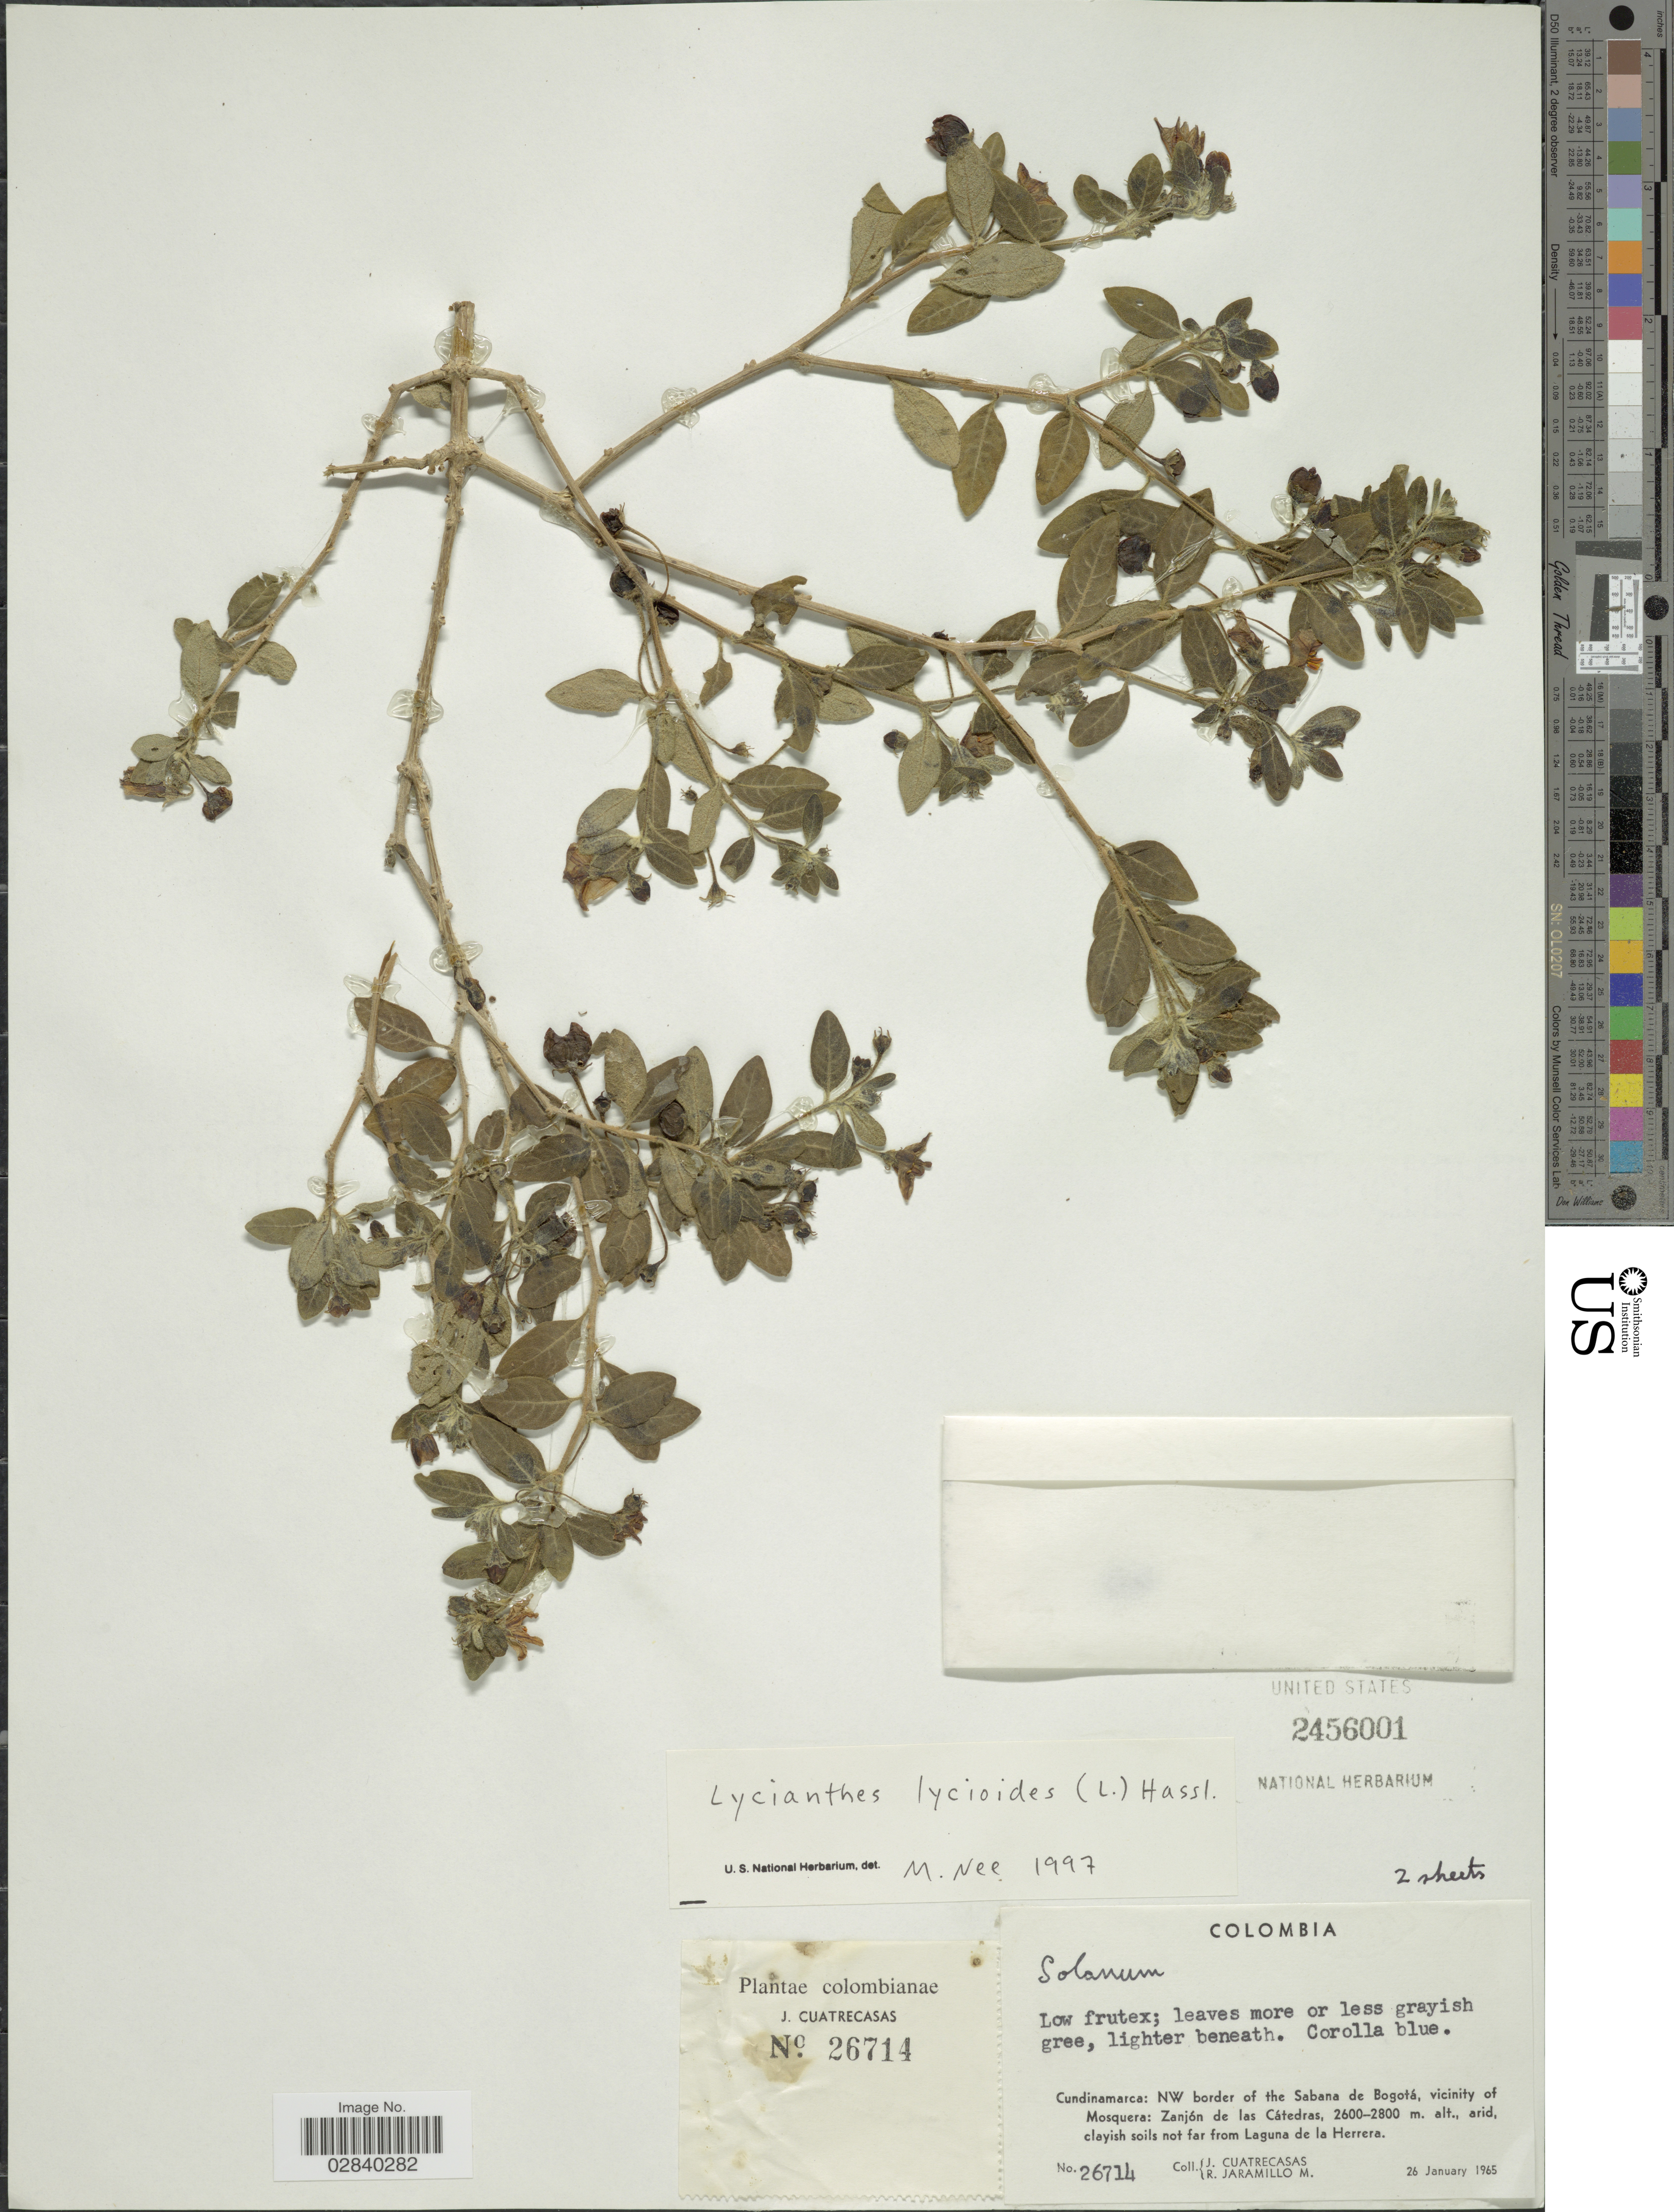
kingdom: Plantae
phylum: Tracheophyta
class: Magnoliopsida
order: Solanales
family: Solanaceae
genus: Lycianthes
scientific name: Lycianthes lycioides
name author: (L.) Hassl.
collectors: J. Cuatrecasas & R. Jaramillo M.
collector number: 26714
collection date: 1965-01-26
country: Colombia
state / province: Cundinamarca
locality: NW border of the Sabana de Bogotá, vicinity of Mosquera: Zanjón de las Cátedras, clayish soils not far from Laguna de la Herrera.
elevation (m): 2600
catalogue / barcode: US 2456001